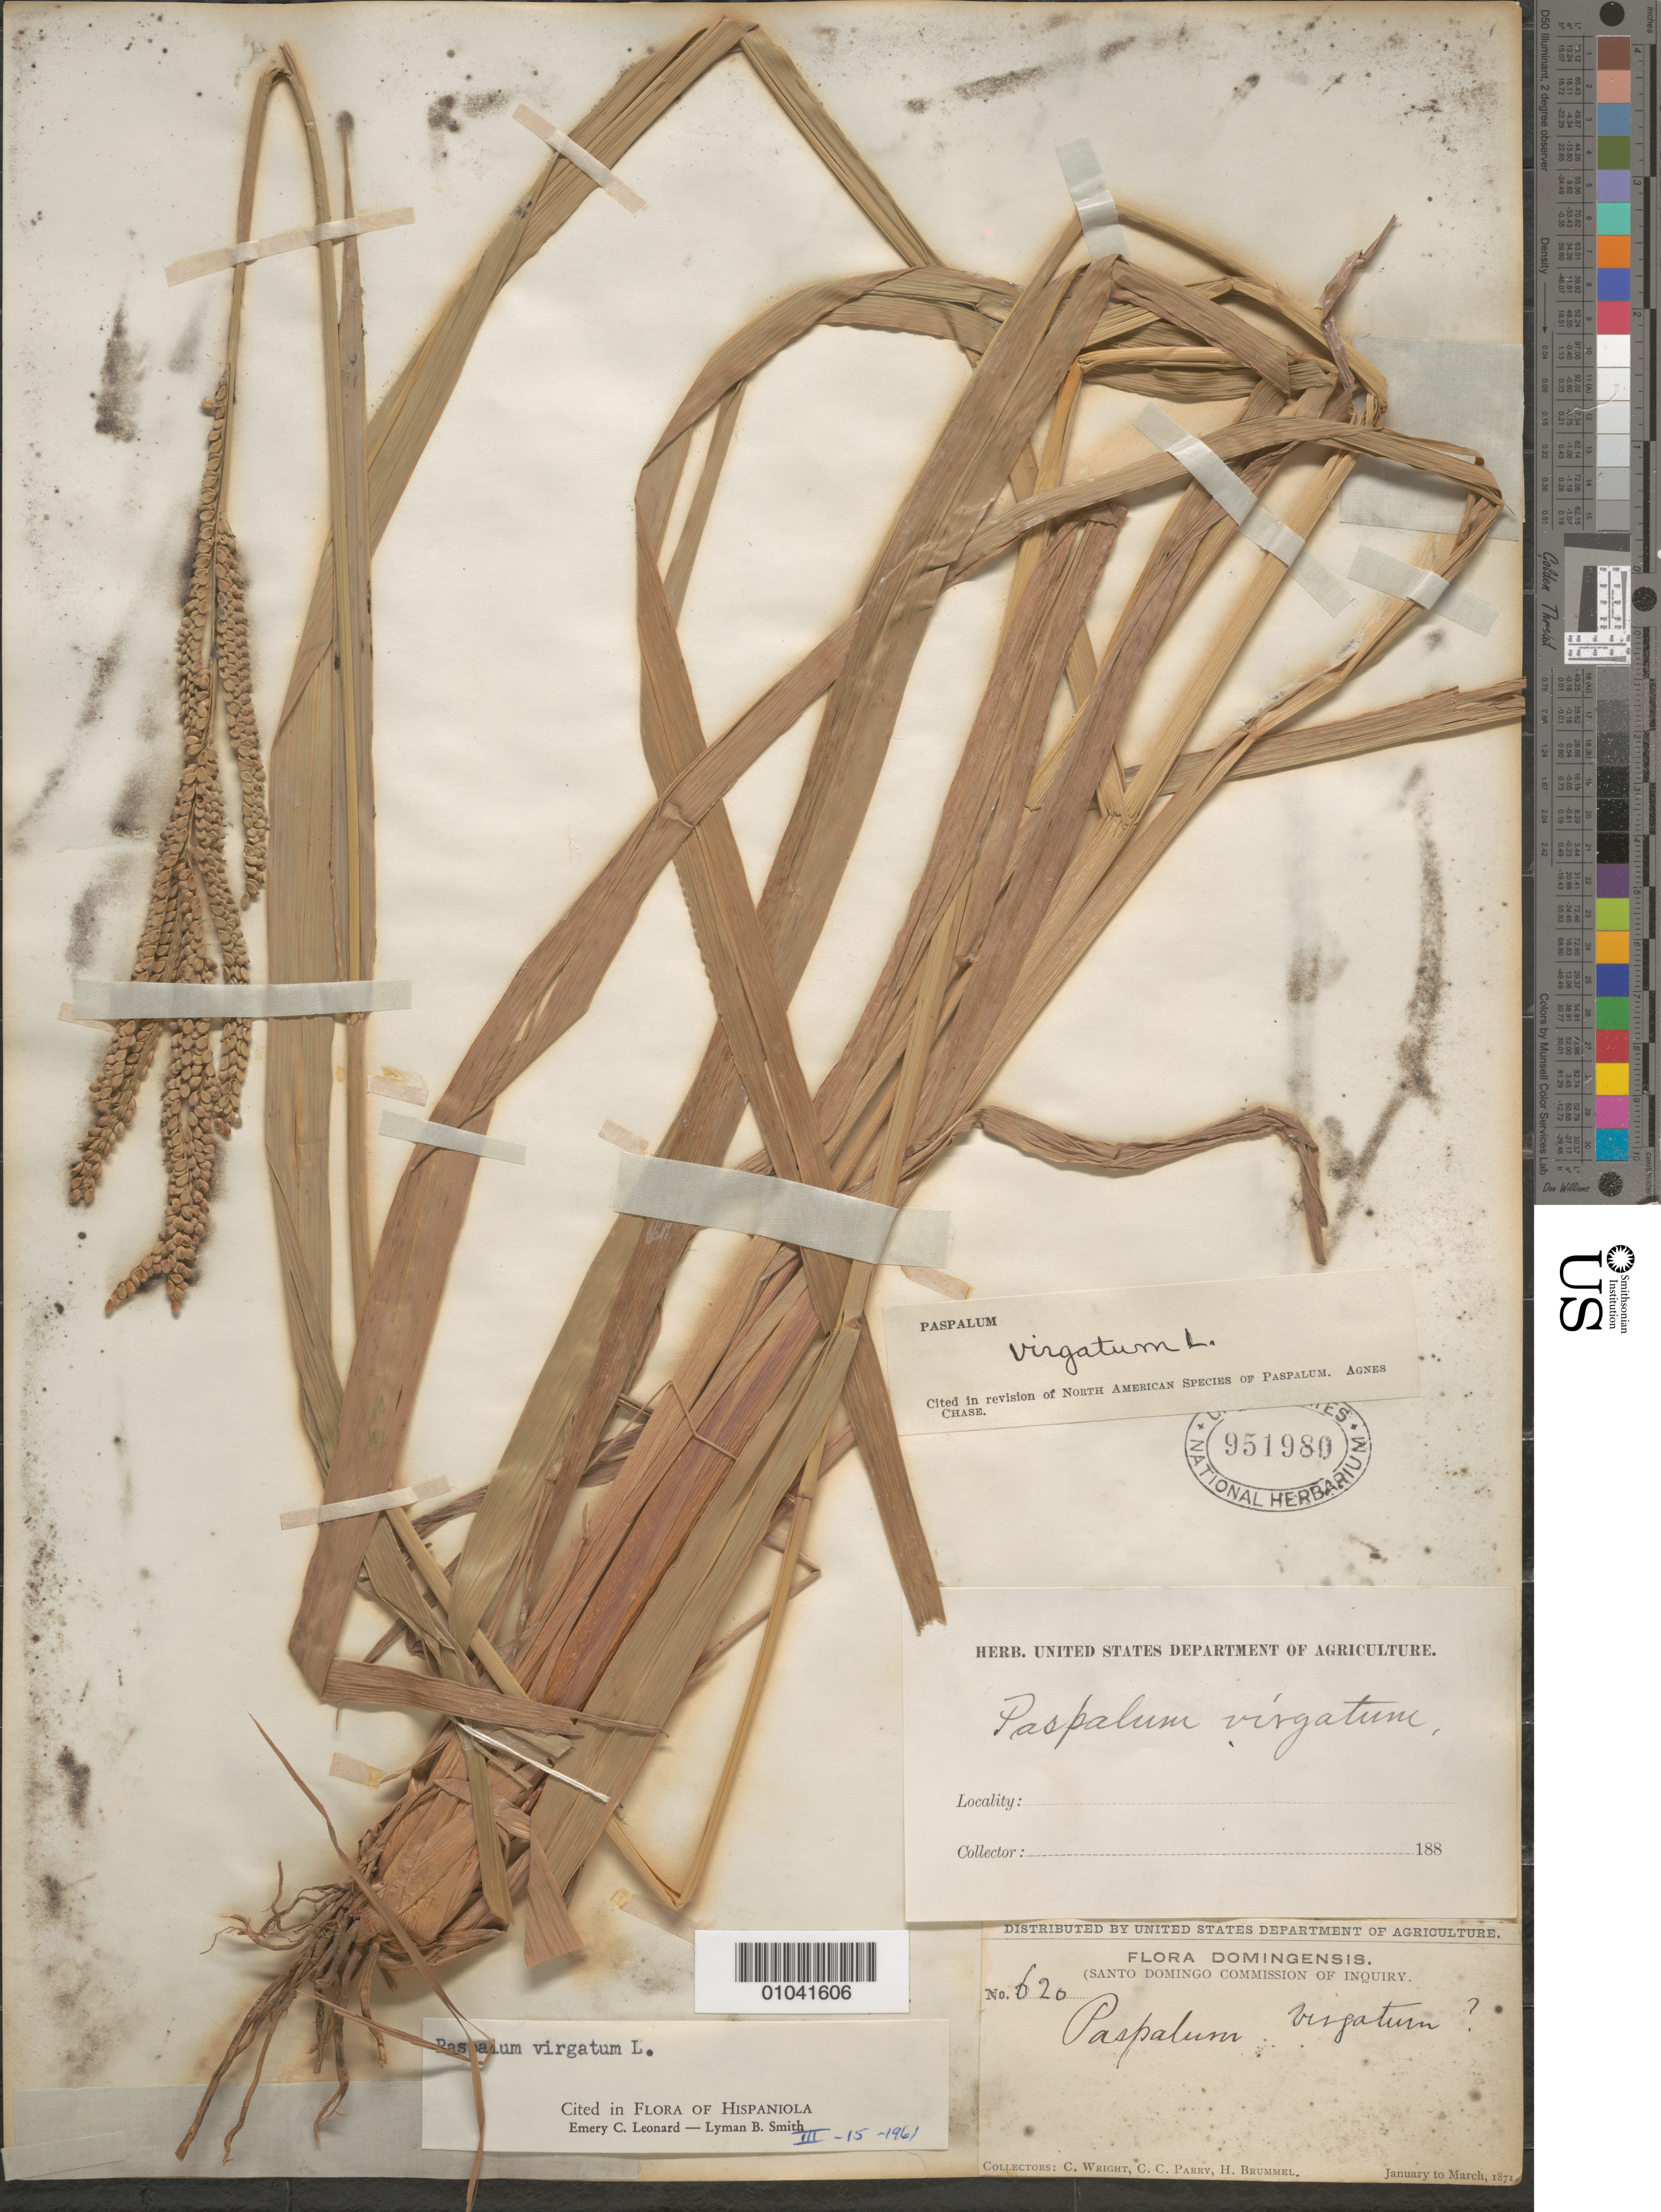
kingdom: Plantae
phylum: Tracheophyta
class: Liliopsida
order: Poales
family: Poaceae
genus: Paspalum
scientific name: Paspalum virgatum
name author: L.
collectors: C. Wright, C. C. Parry & H. Brummel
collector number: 620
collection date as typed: Jan 1871 to -- Mar 1871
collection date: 1871-01/1871-03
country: Dominican Republic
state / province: Distrito Nacional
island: Hispaniola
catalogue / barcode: US 951980